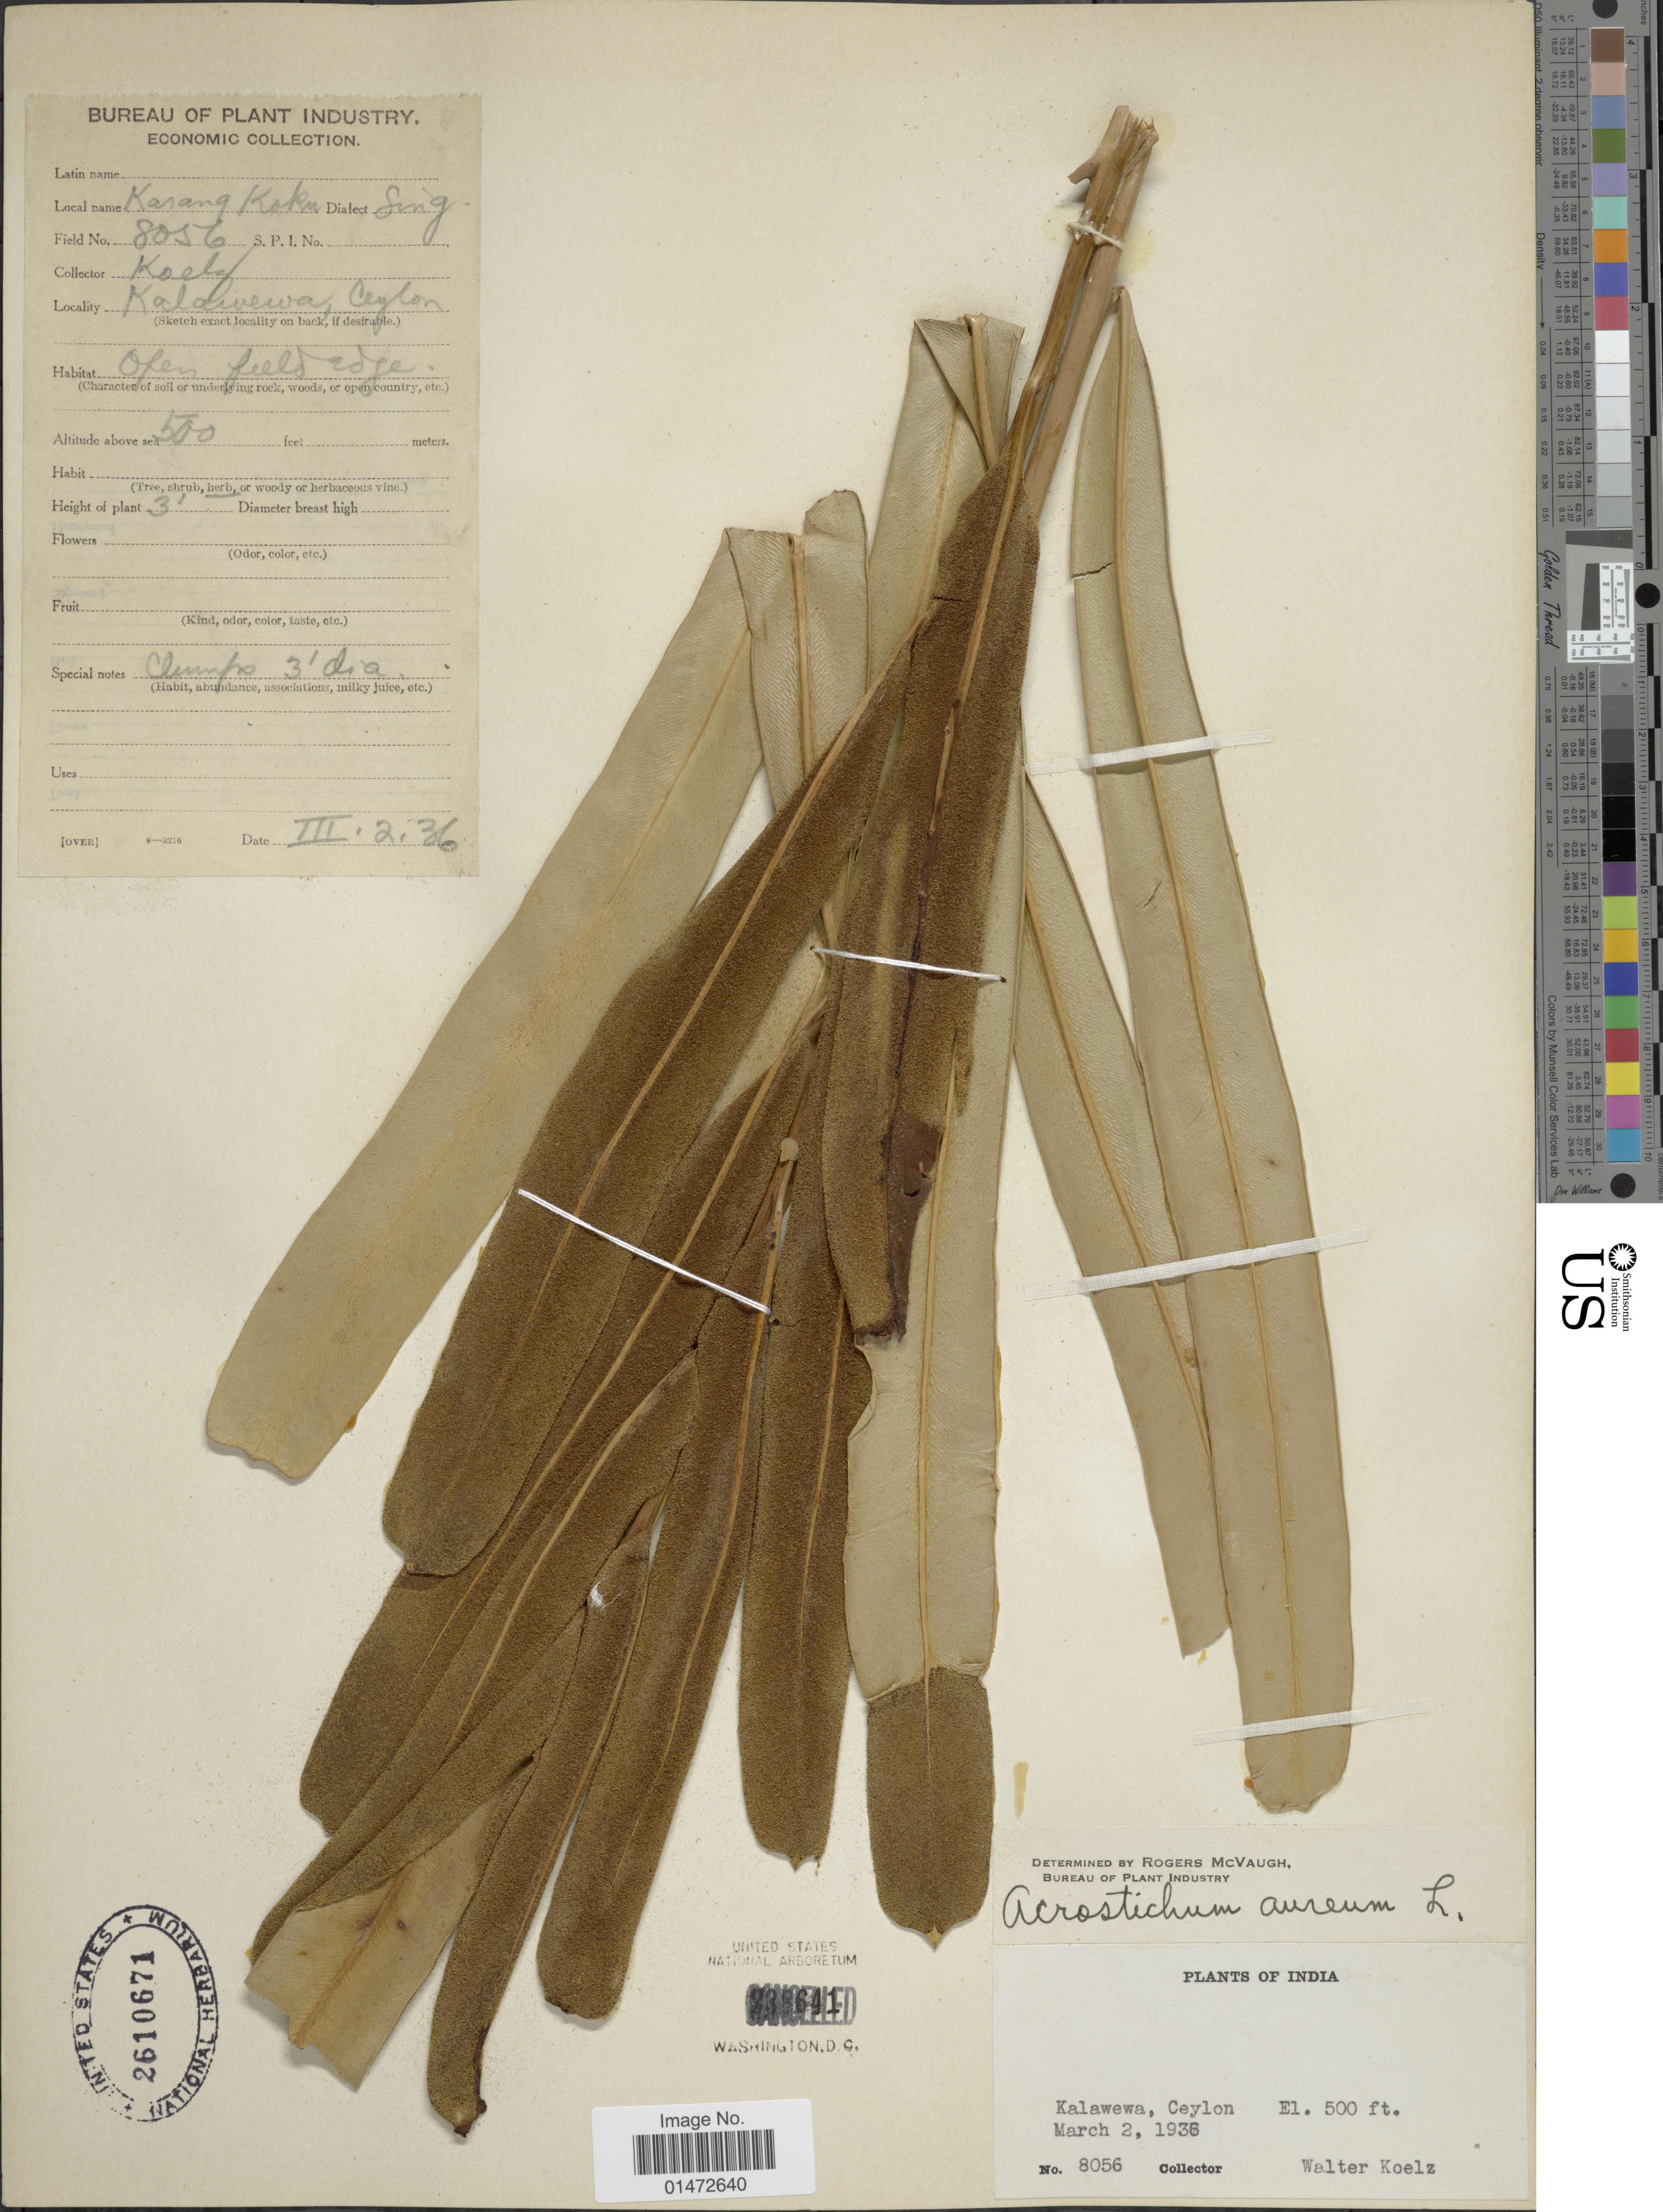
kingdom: Plantae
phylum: Tracheophyta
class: Polypodiopsida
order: Polypodiales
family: Pteridaceae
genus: Acrostichum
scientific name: Acrostichum aureum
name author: L.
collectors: W. N. Koelz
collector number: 8056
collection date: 1936-03-02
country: Sri Lanka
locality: "Plants of India". Kalawewa, Ceylon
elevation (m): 152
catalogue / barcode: US 2610671